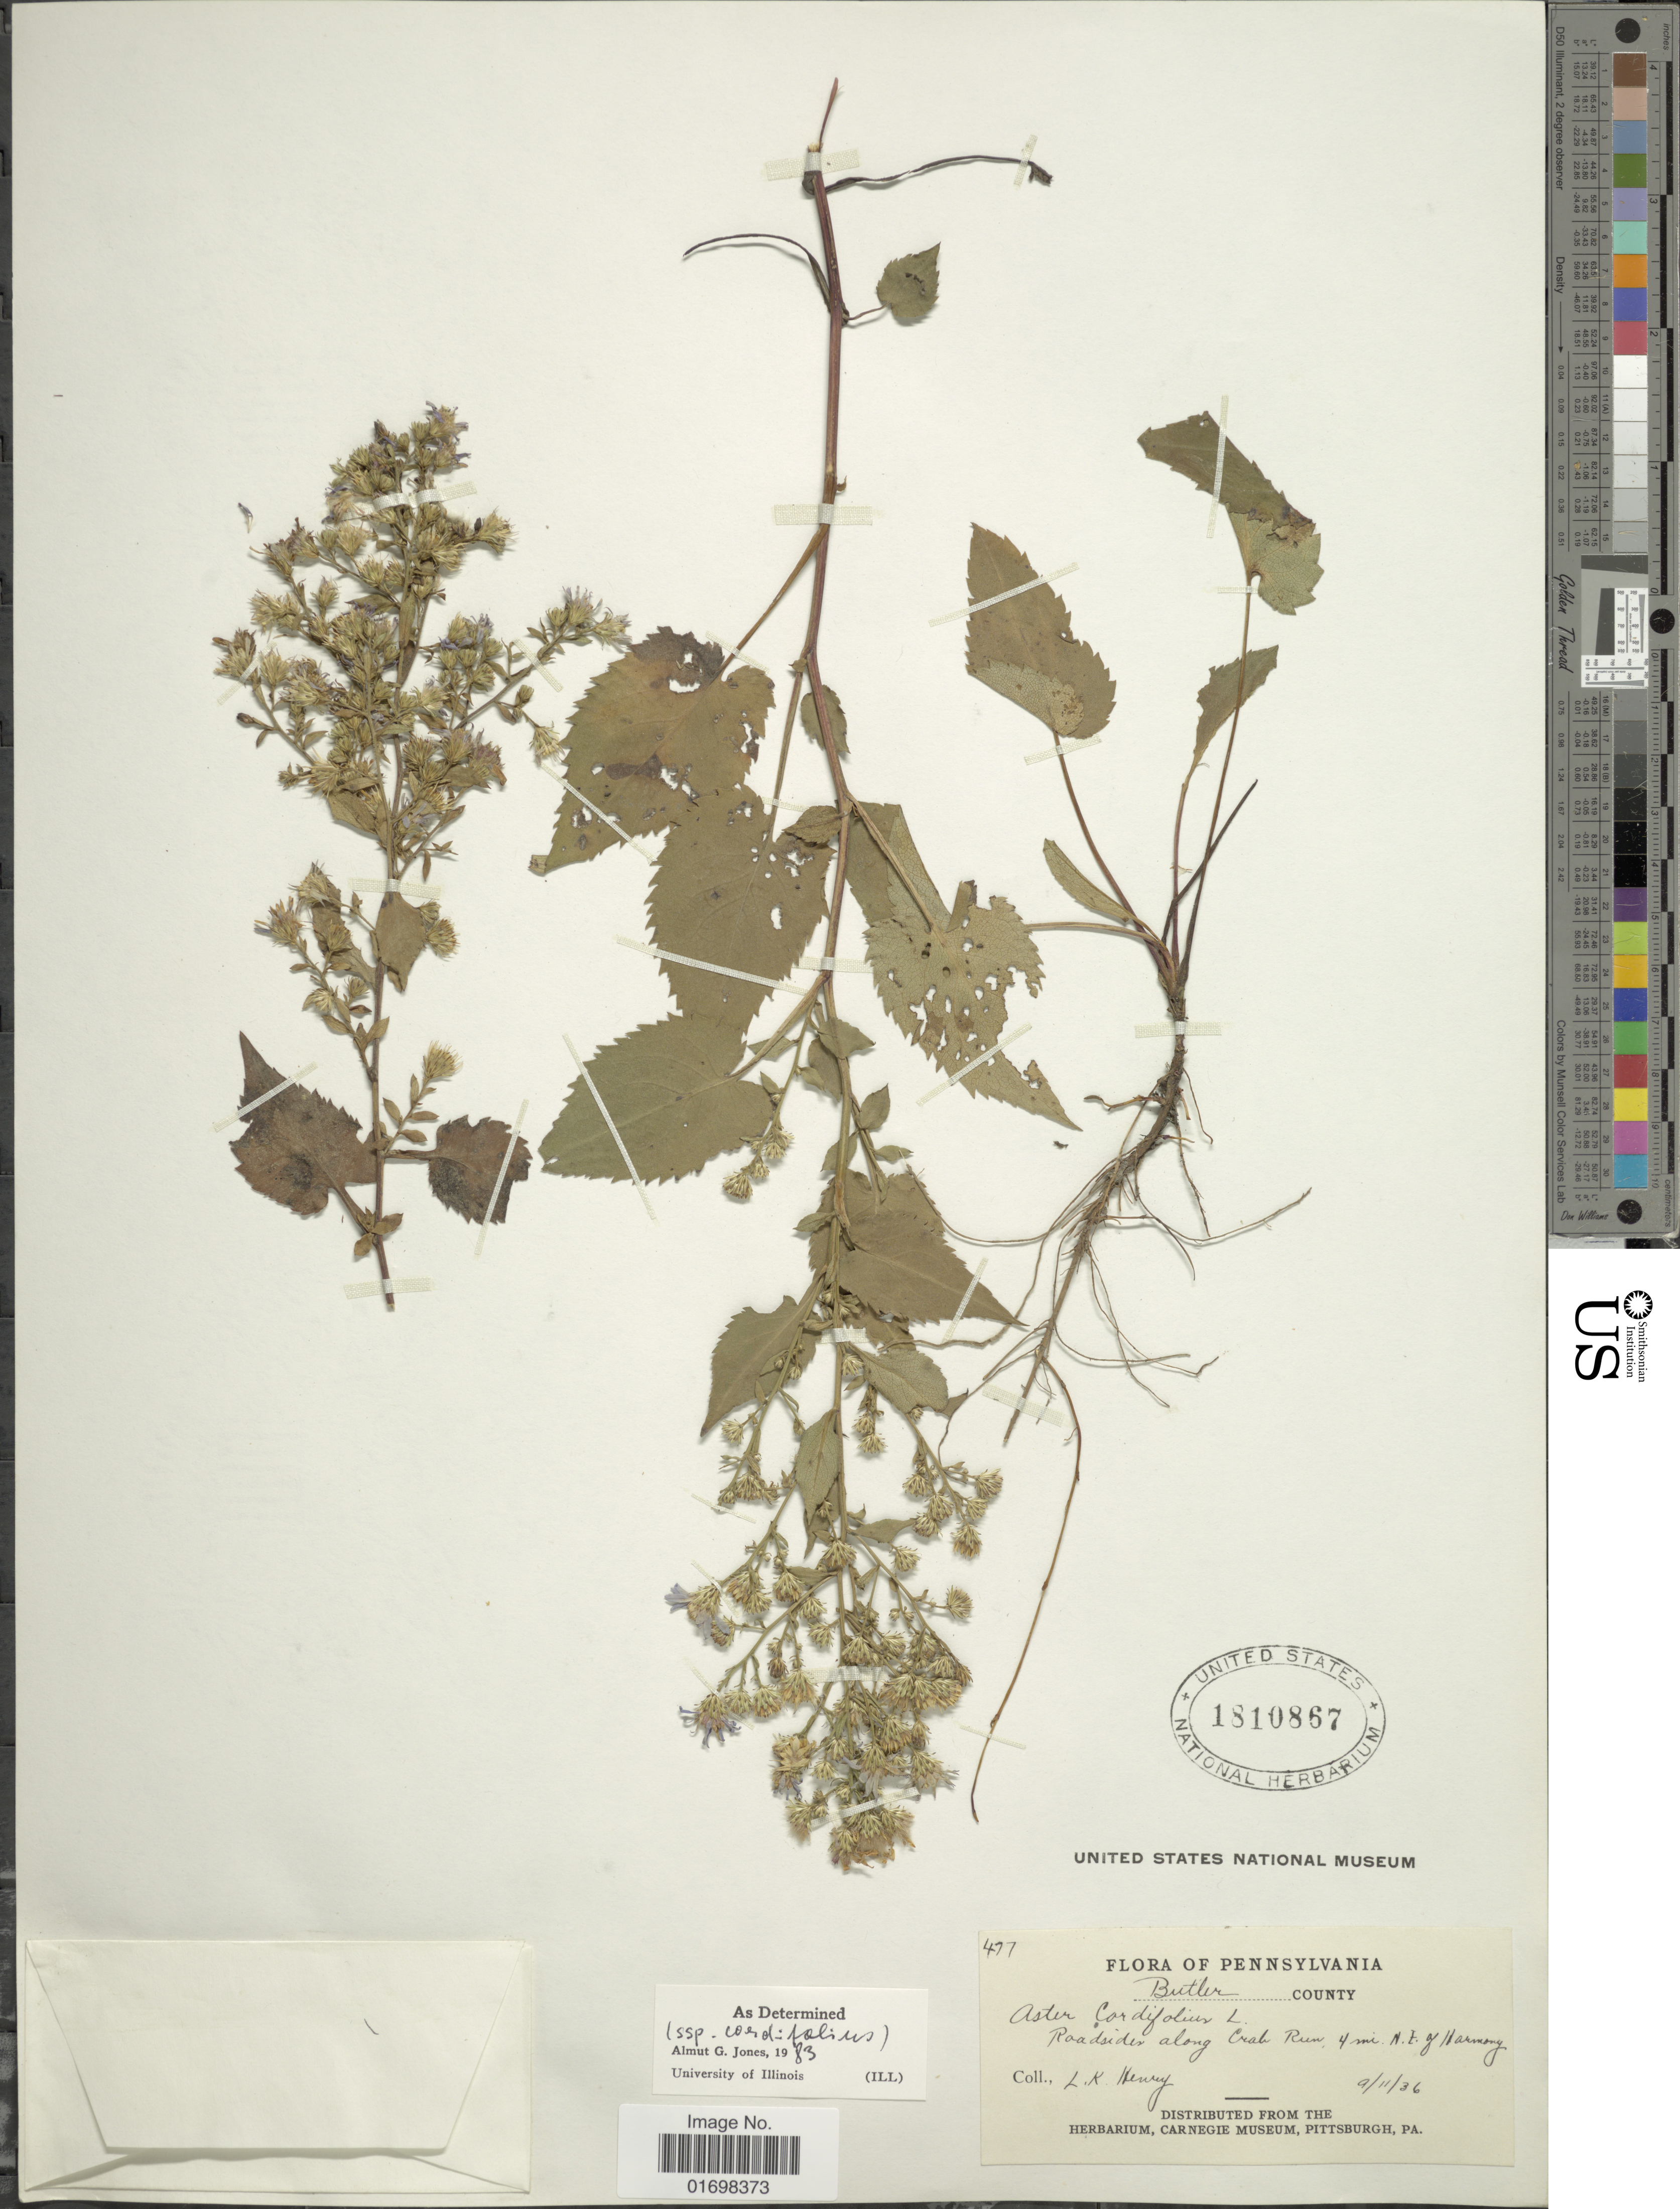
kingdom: Plantae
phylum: Tracheophyta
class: Magnoliopsida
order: Asterales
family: Asteraceae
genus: Symphyotrichum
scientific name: Symphyotrichum cordifolium var. cordifolium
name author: (L.) G.L. Nesom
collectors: L. K. Henry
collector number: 477*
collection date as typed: Transcribed d/m/y: 11/9/36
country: United States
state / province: Pennsylvania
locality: Butler County. Roadsides along Crab Run, 4 mi. N.E. of Harmony.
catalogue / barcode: US 1810867